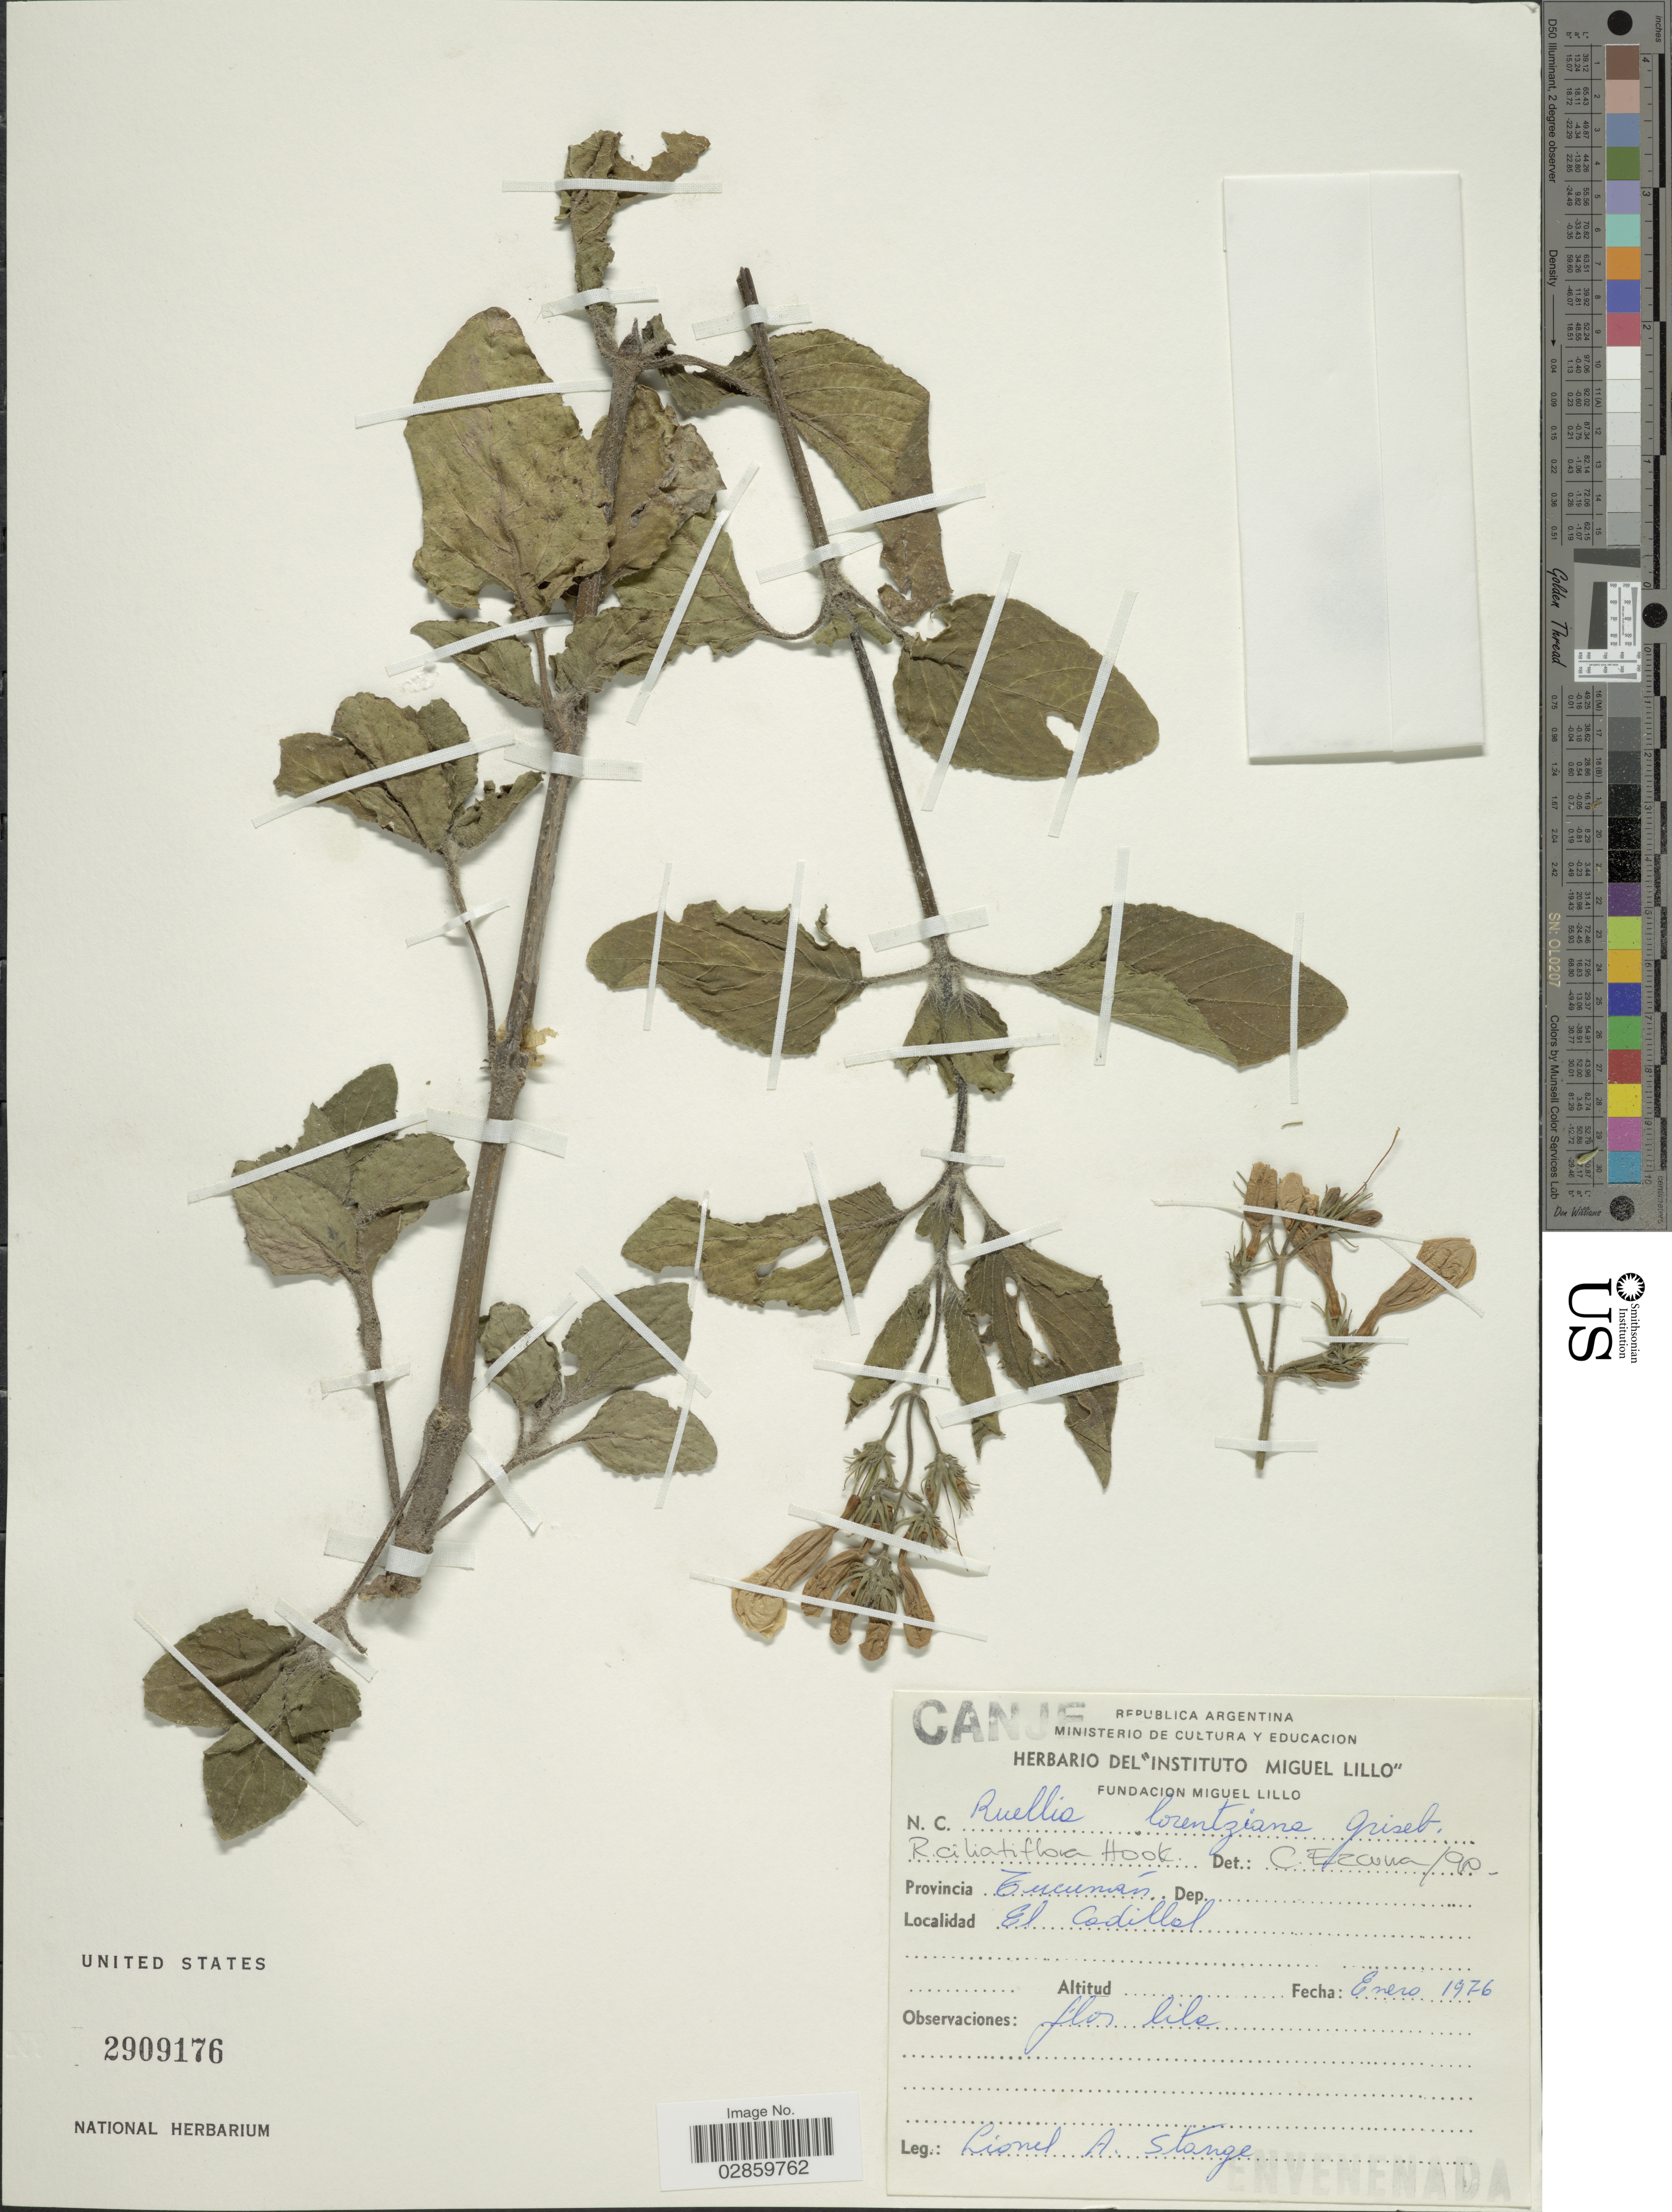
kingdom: Plantae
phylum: Tracheophyta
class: Magnoliopsida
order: Lamiales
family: Acanthaceae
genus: Ruellia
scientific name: Ruellia ciliatiflora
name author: Hook.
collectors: L. Stange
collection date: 1976-01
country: Argentina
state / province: Tucuman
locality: El Cadillal.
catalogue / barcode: US 2909176